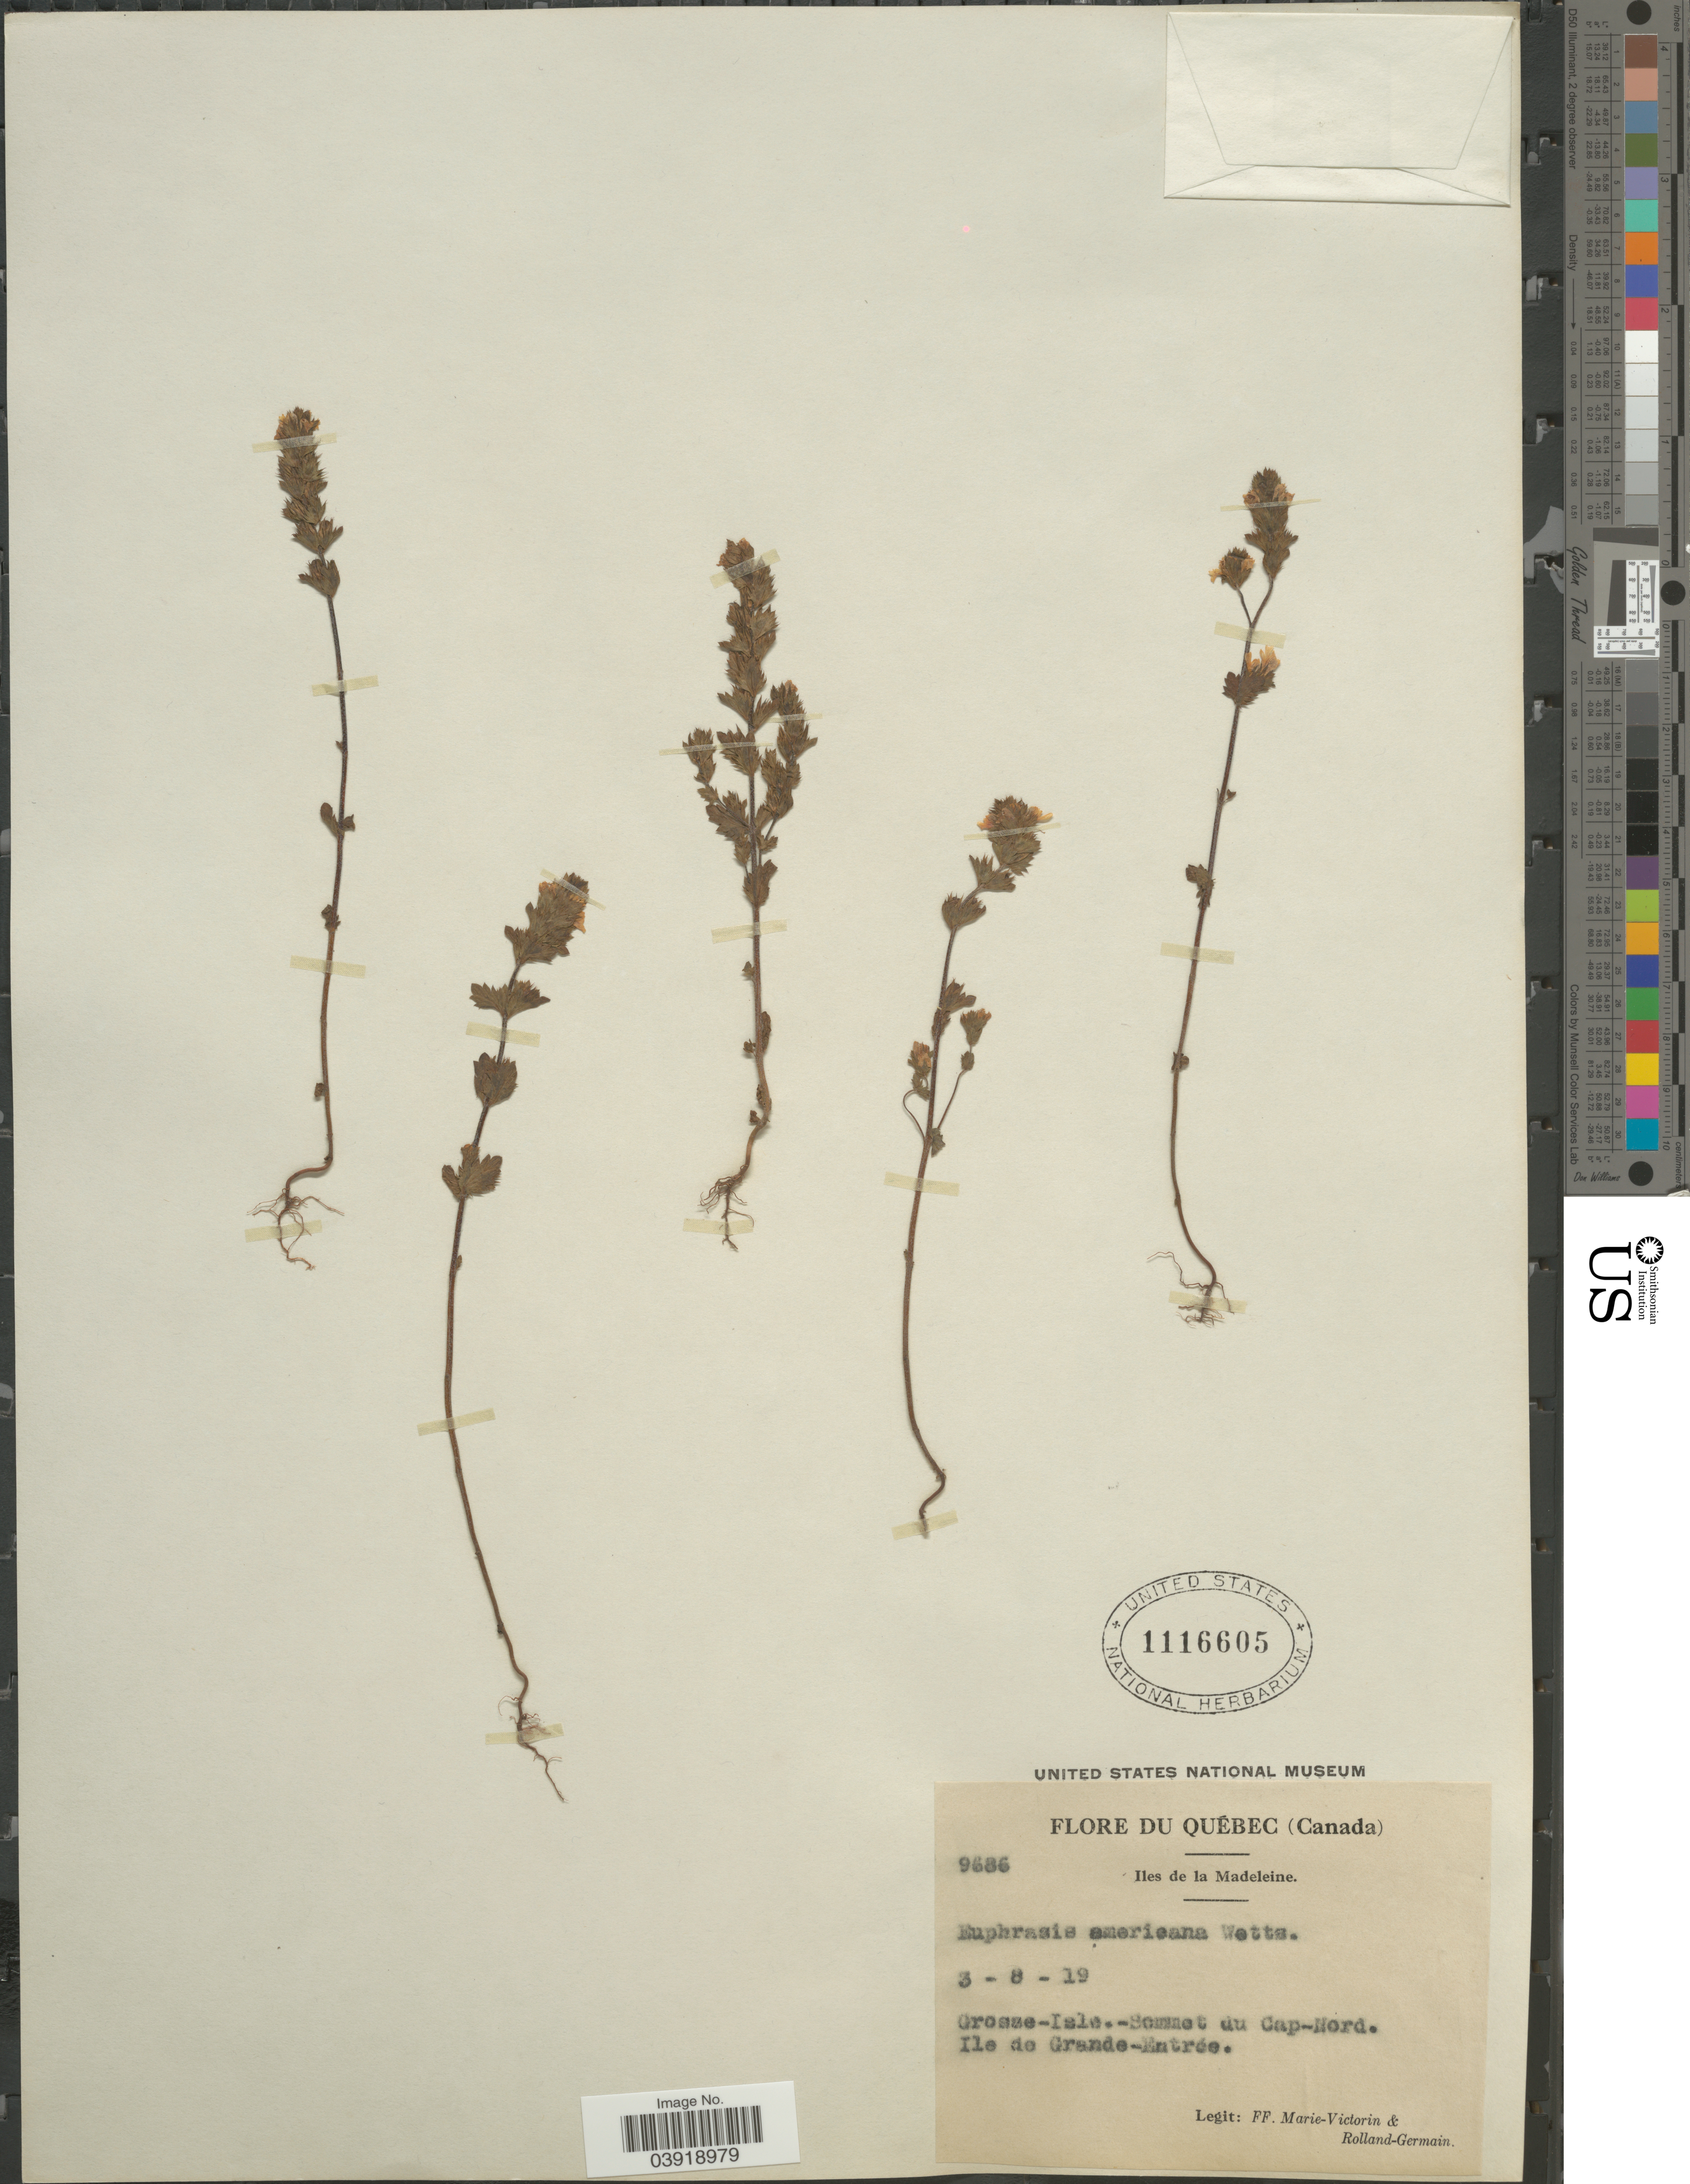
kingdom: Plantae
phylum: Tracheophyta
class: Magnoliopsida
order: Lamiales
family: Orobanchaceae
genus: Euphrasia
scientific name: Euphrasia americana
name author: Wettst.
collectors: F. Marie-Victorin & Rolland-Germain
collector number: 9686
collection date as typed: Transcribed d/m/y: 3/8/19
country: Canada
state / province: Quebec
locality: Iles de la Madeleine. Grosze-Isle. -Sommet du Cap-Nord. Ile de Grande-Entrée.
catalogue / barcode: US 1116605